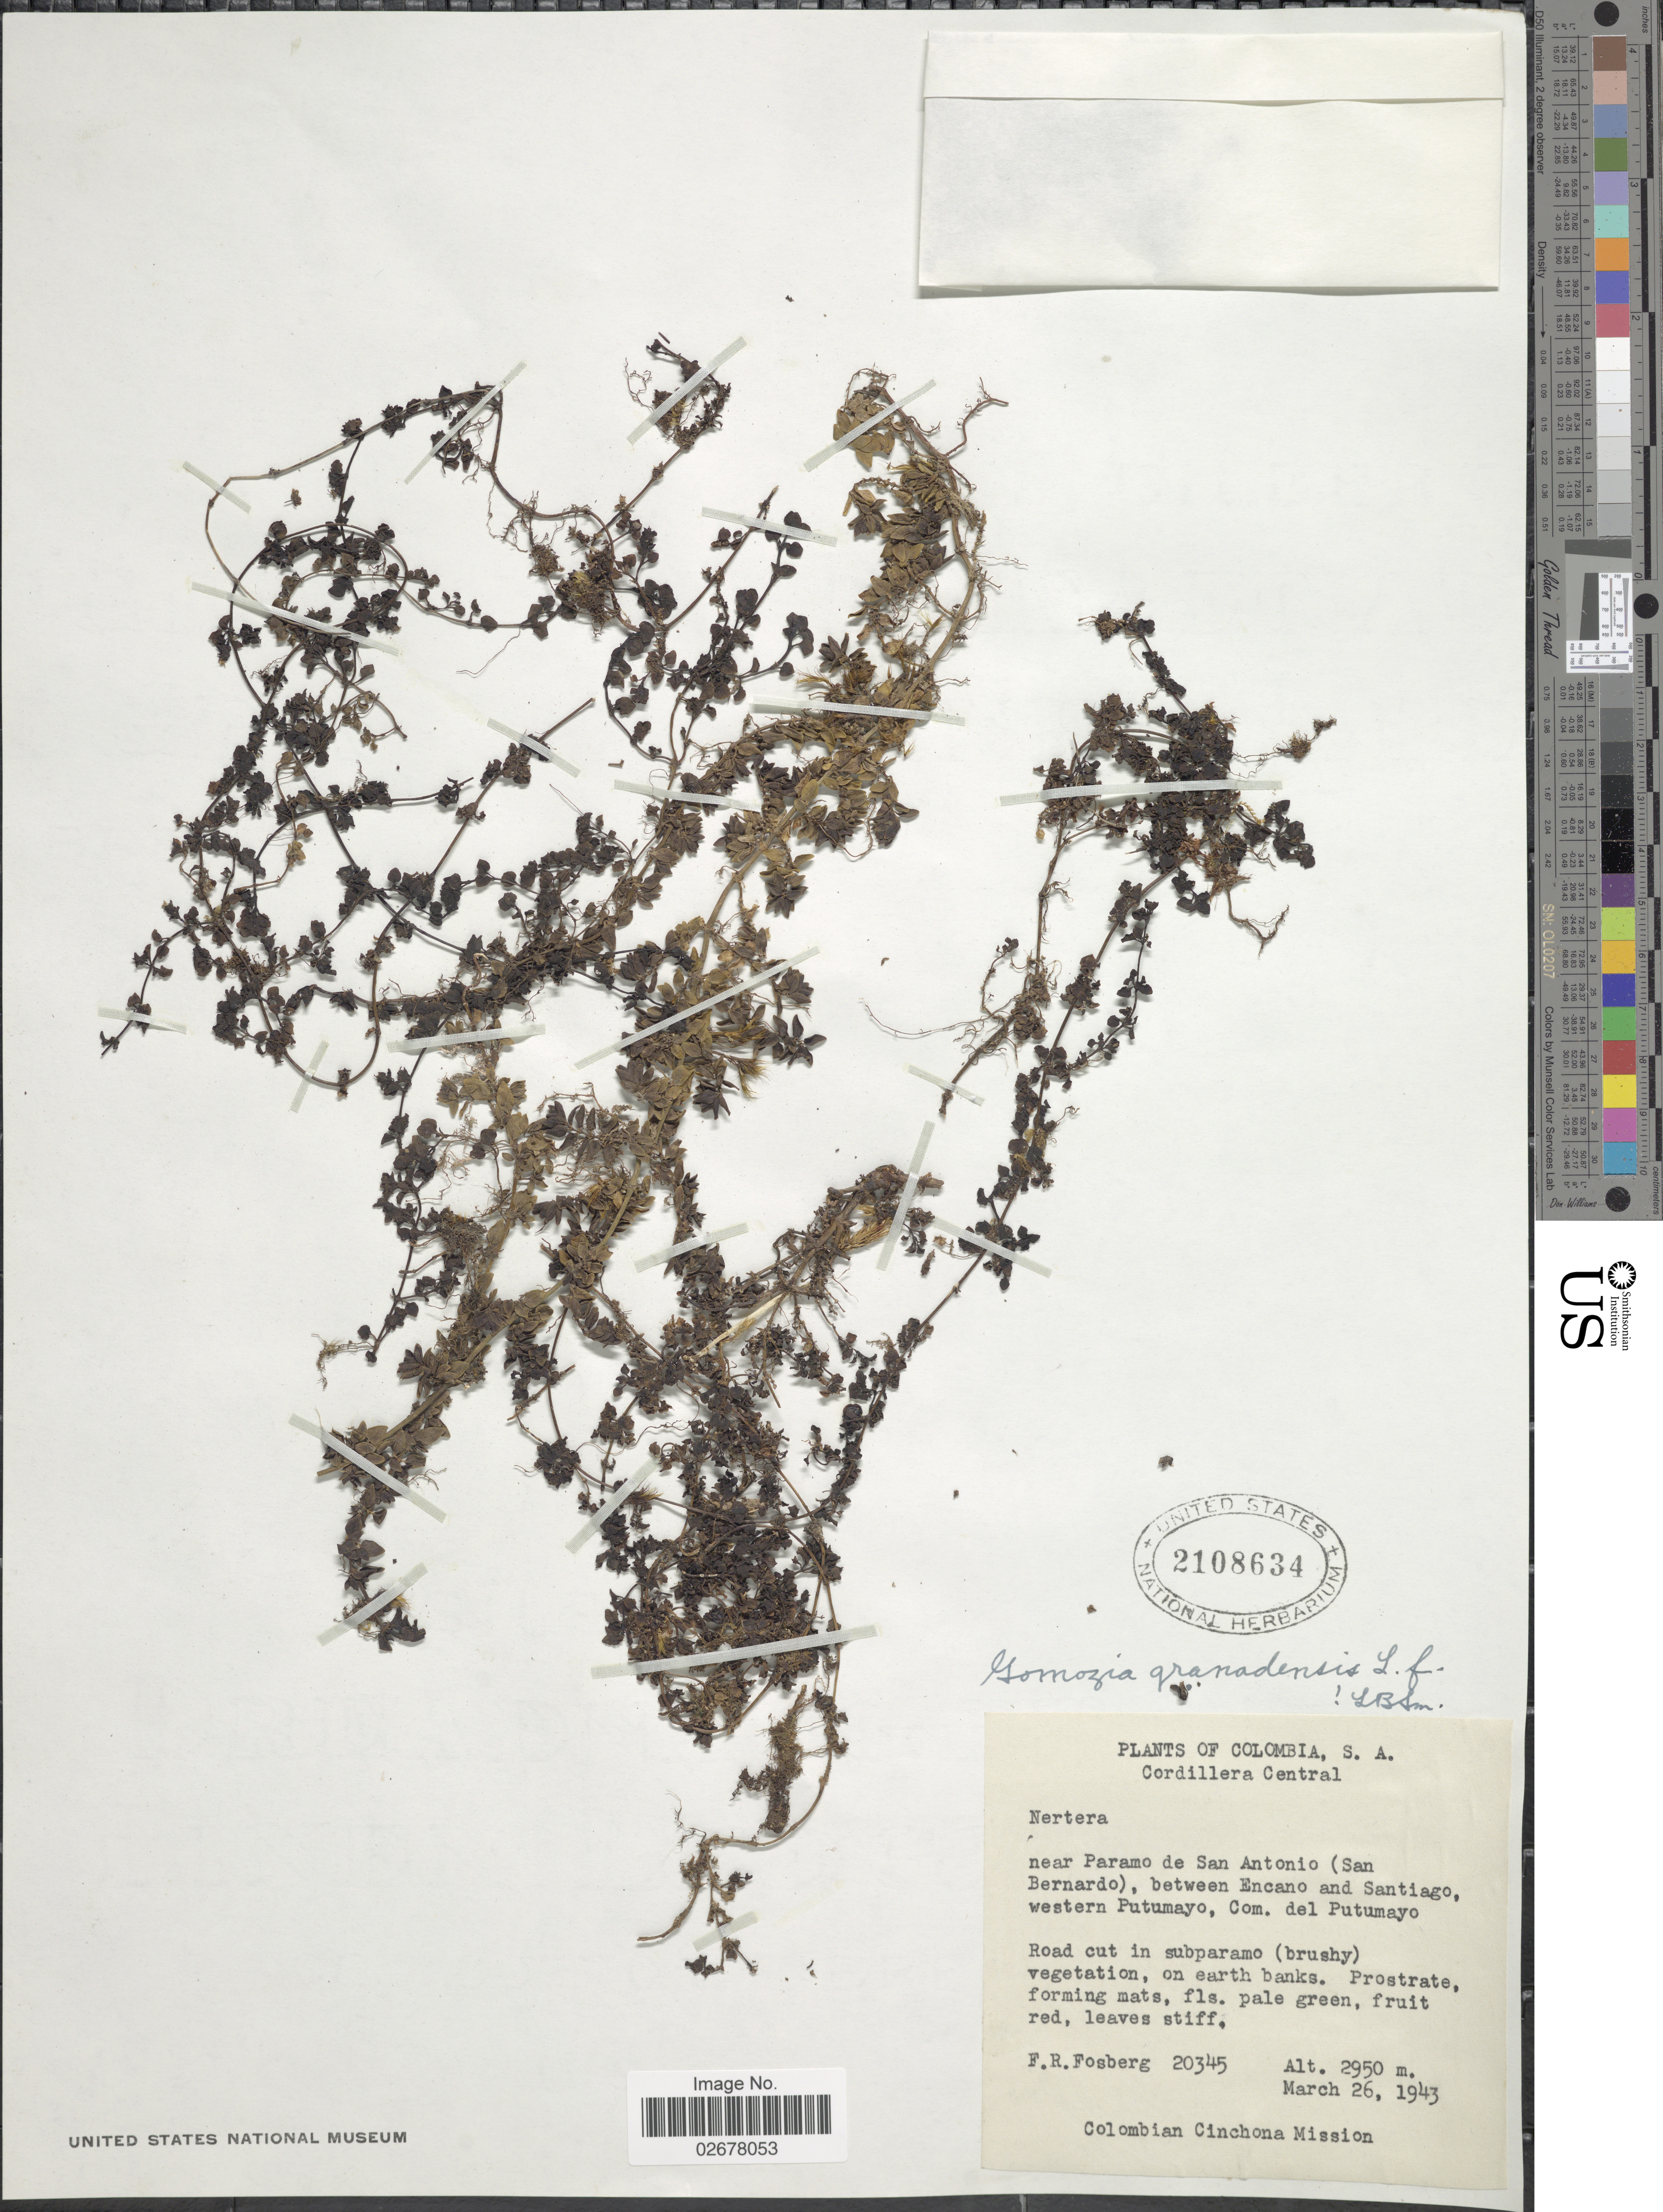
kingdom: Plantae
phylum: Tracheophyta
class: Magnoliopsida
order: Gentianales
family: Rubiaceae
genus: Nertera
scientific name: Nertera depressa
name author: Banks & Sol. ex Gaertn.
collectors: F. R. Fosberg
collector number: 20345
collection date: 1943-03-26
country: Colombia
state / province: Putumayo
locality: Cordillera Central, near Paramo de San Antonio (San Bernardo), between Encano and Santiago, western Putumayo, Com del Putumayo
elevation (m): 2950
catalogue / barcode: US 2108634